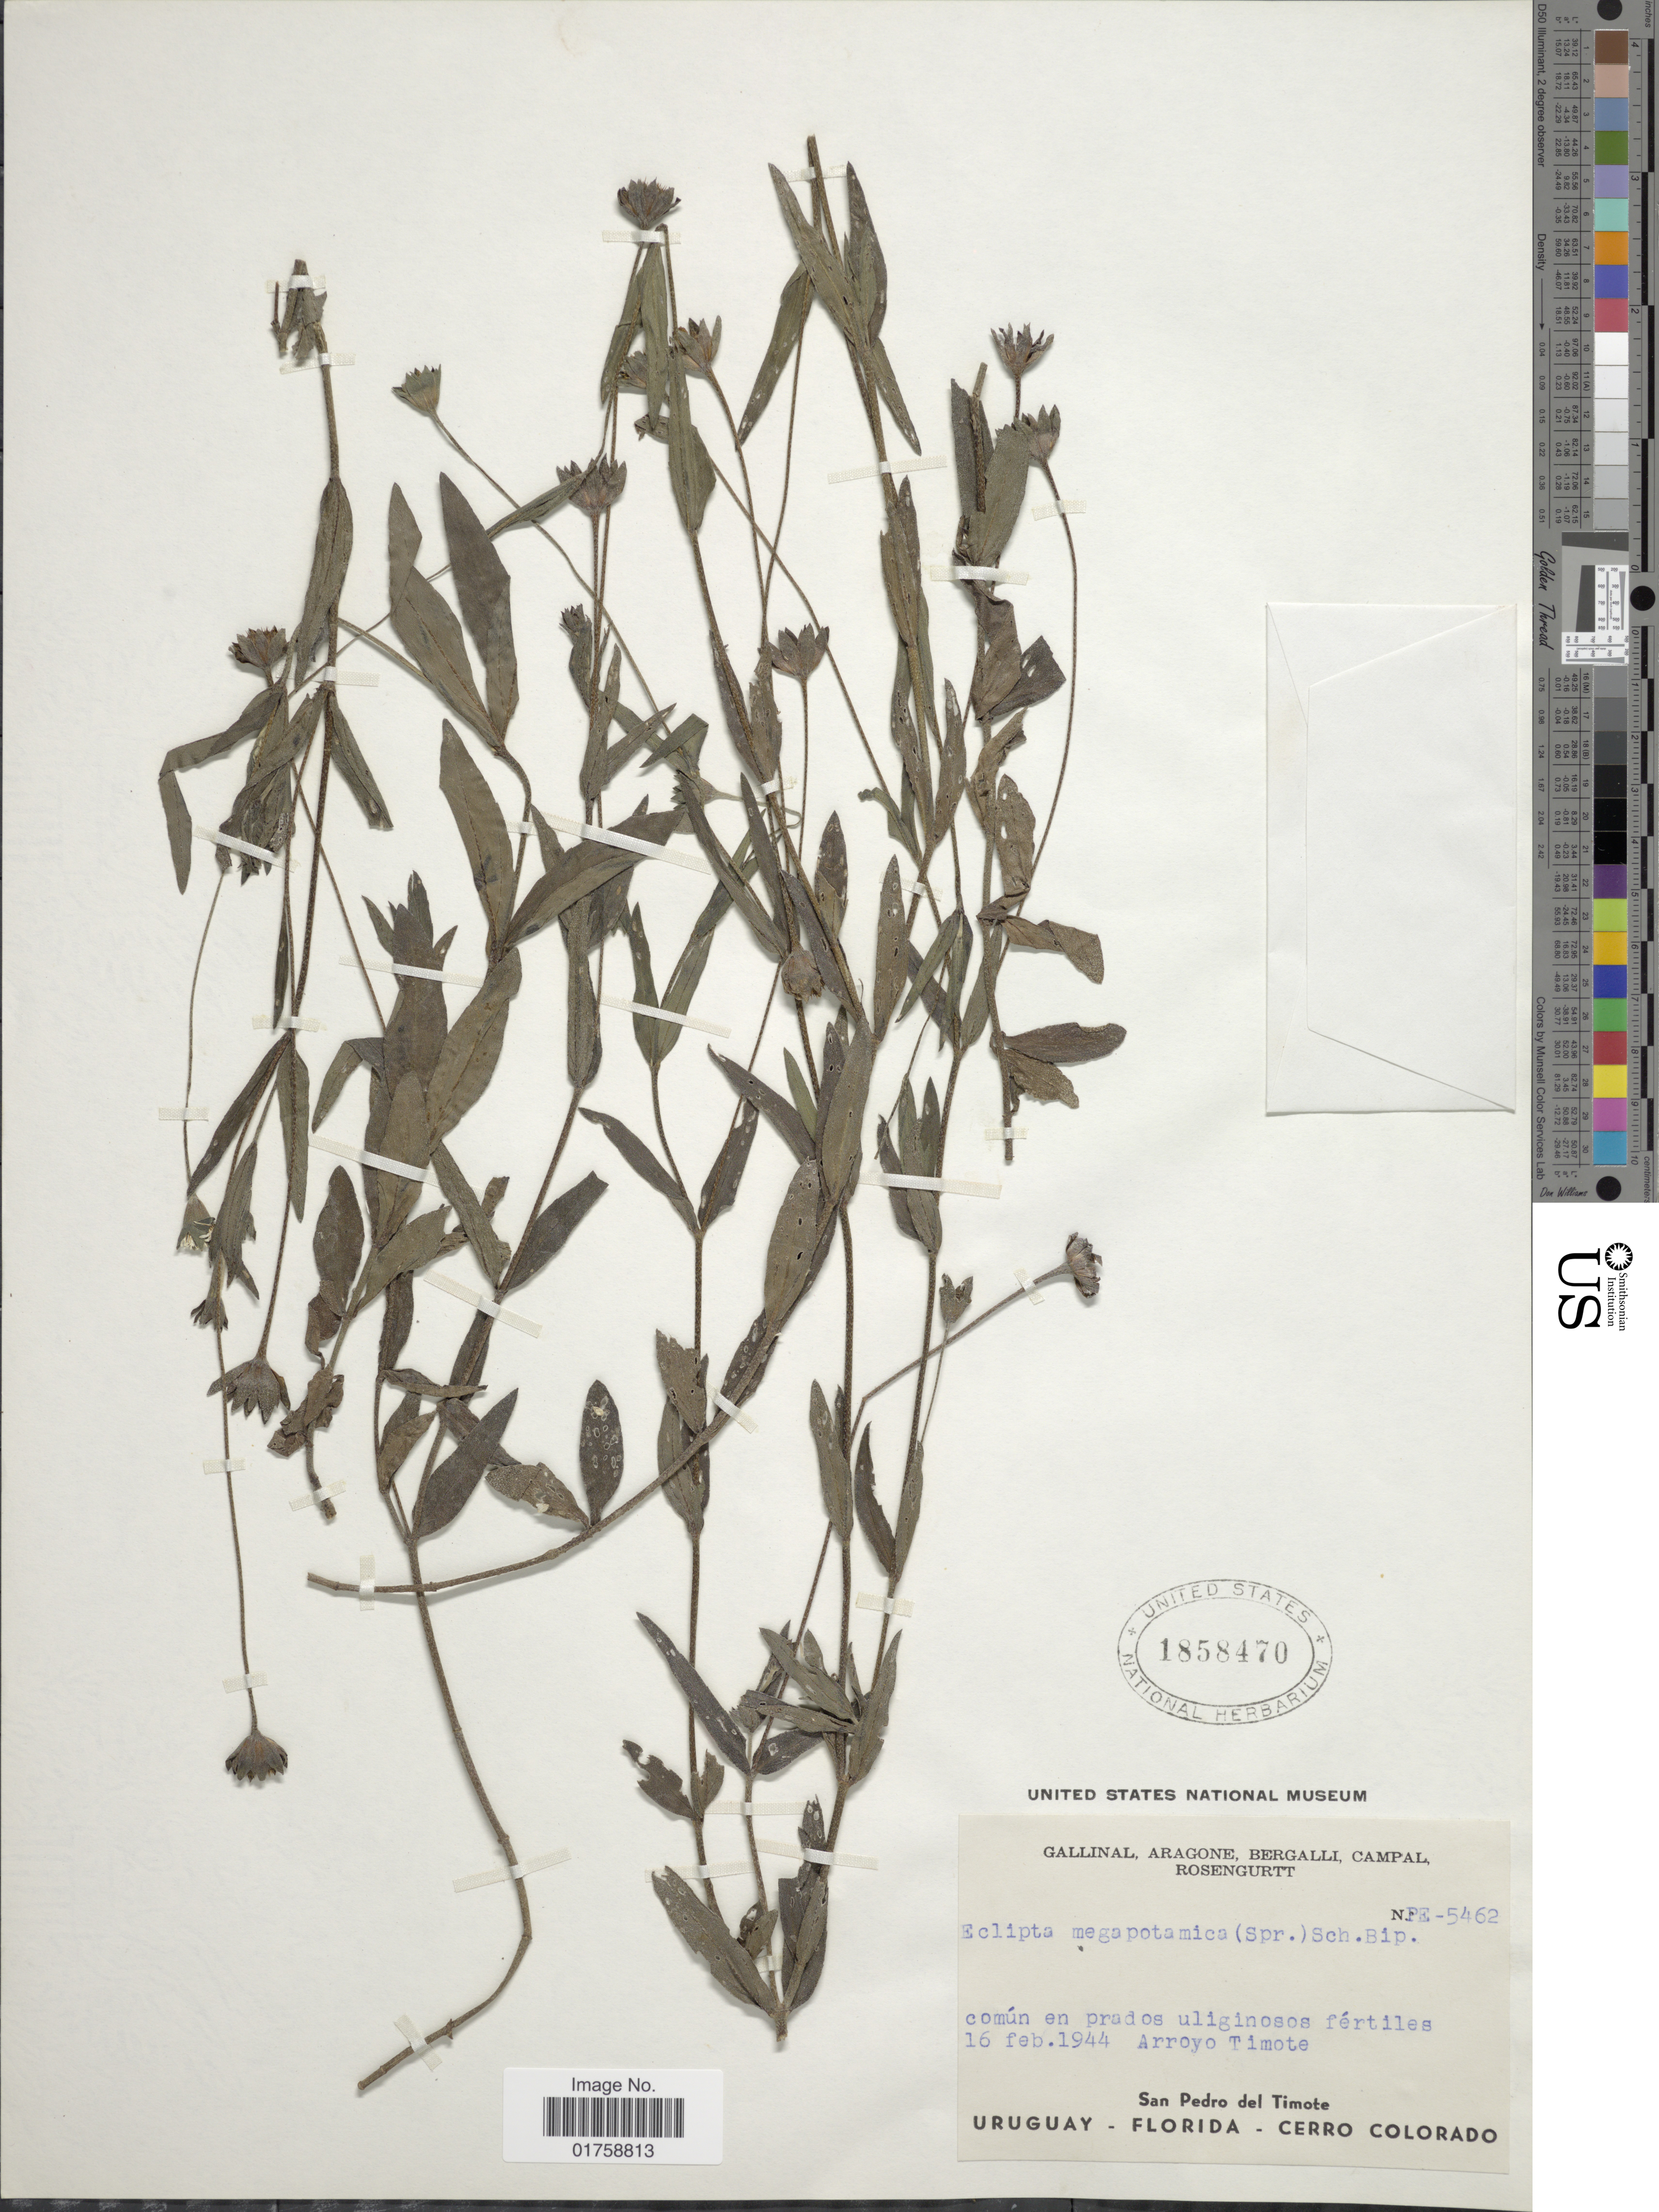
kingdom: Plantae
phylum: Tracheophyta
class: Magnoliopsida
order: Asterales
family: Asteraceae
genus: Eclipta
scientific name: Eclipta megapotamica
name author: (Spreng.) Sch. Bip.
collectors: -. Gallinal, -- Aragone, -- Bergalli, -- Campal & Rosengurtt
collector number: PE-5462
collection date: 1944-02-16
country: Uruguay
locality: Arroyo Timote. San Pedro del Timote.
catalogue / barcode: US 1858470